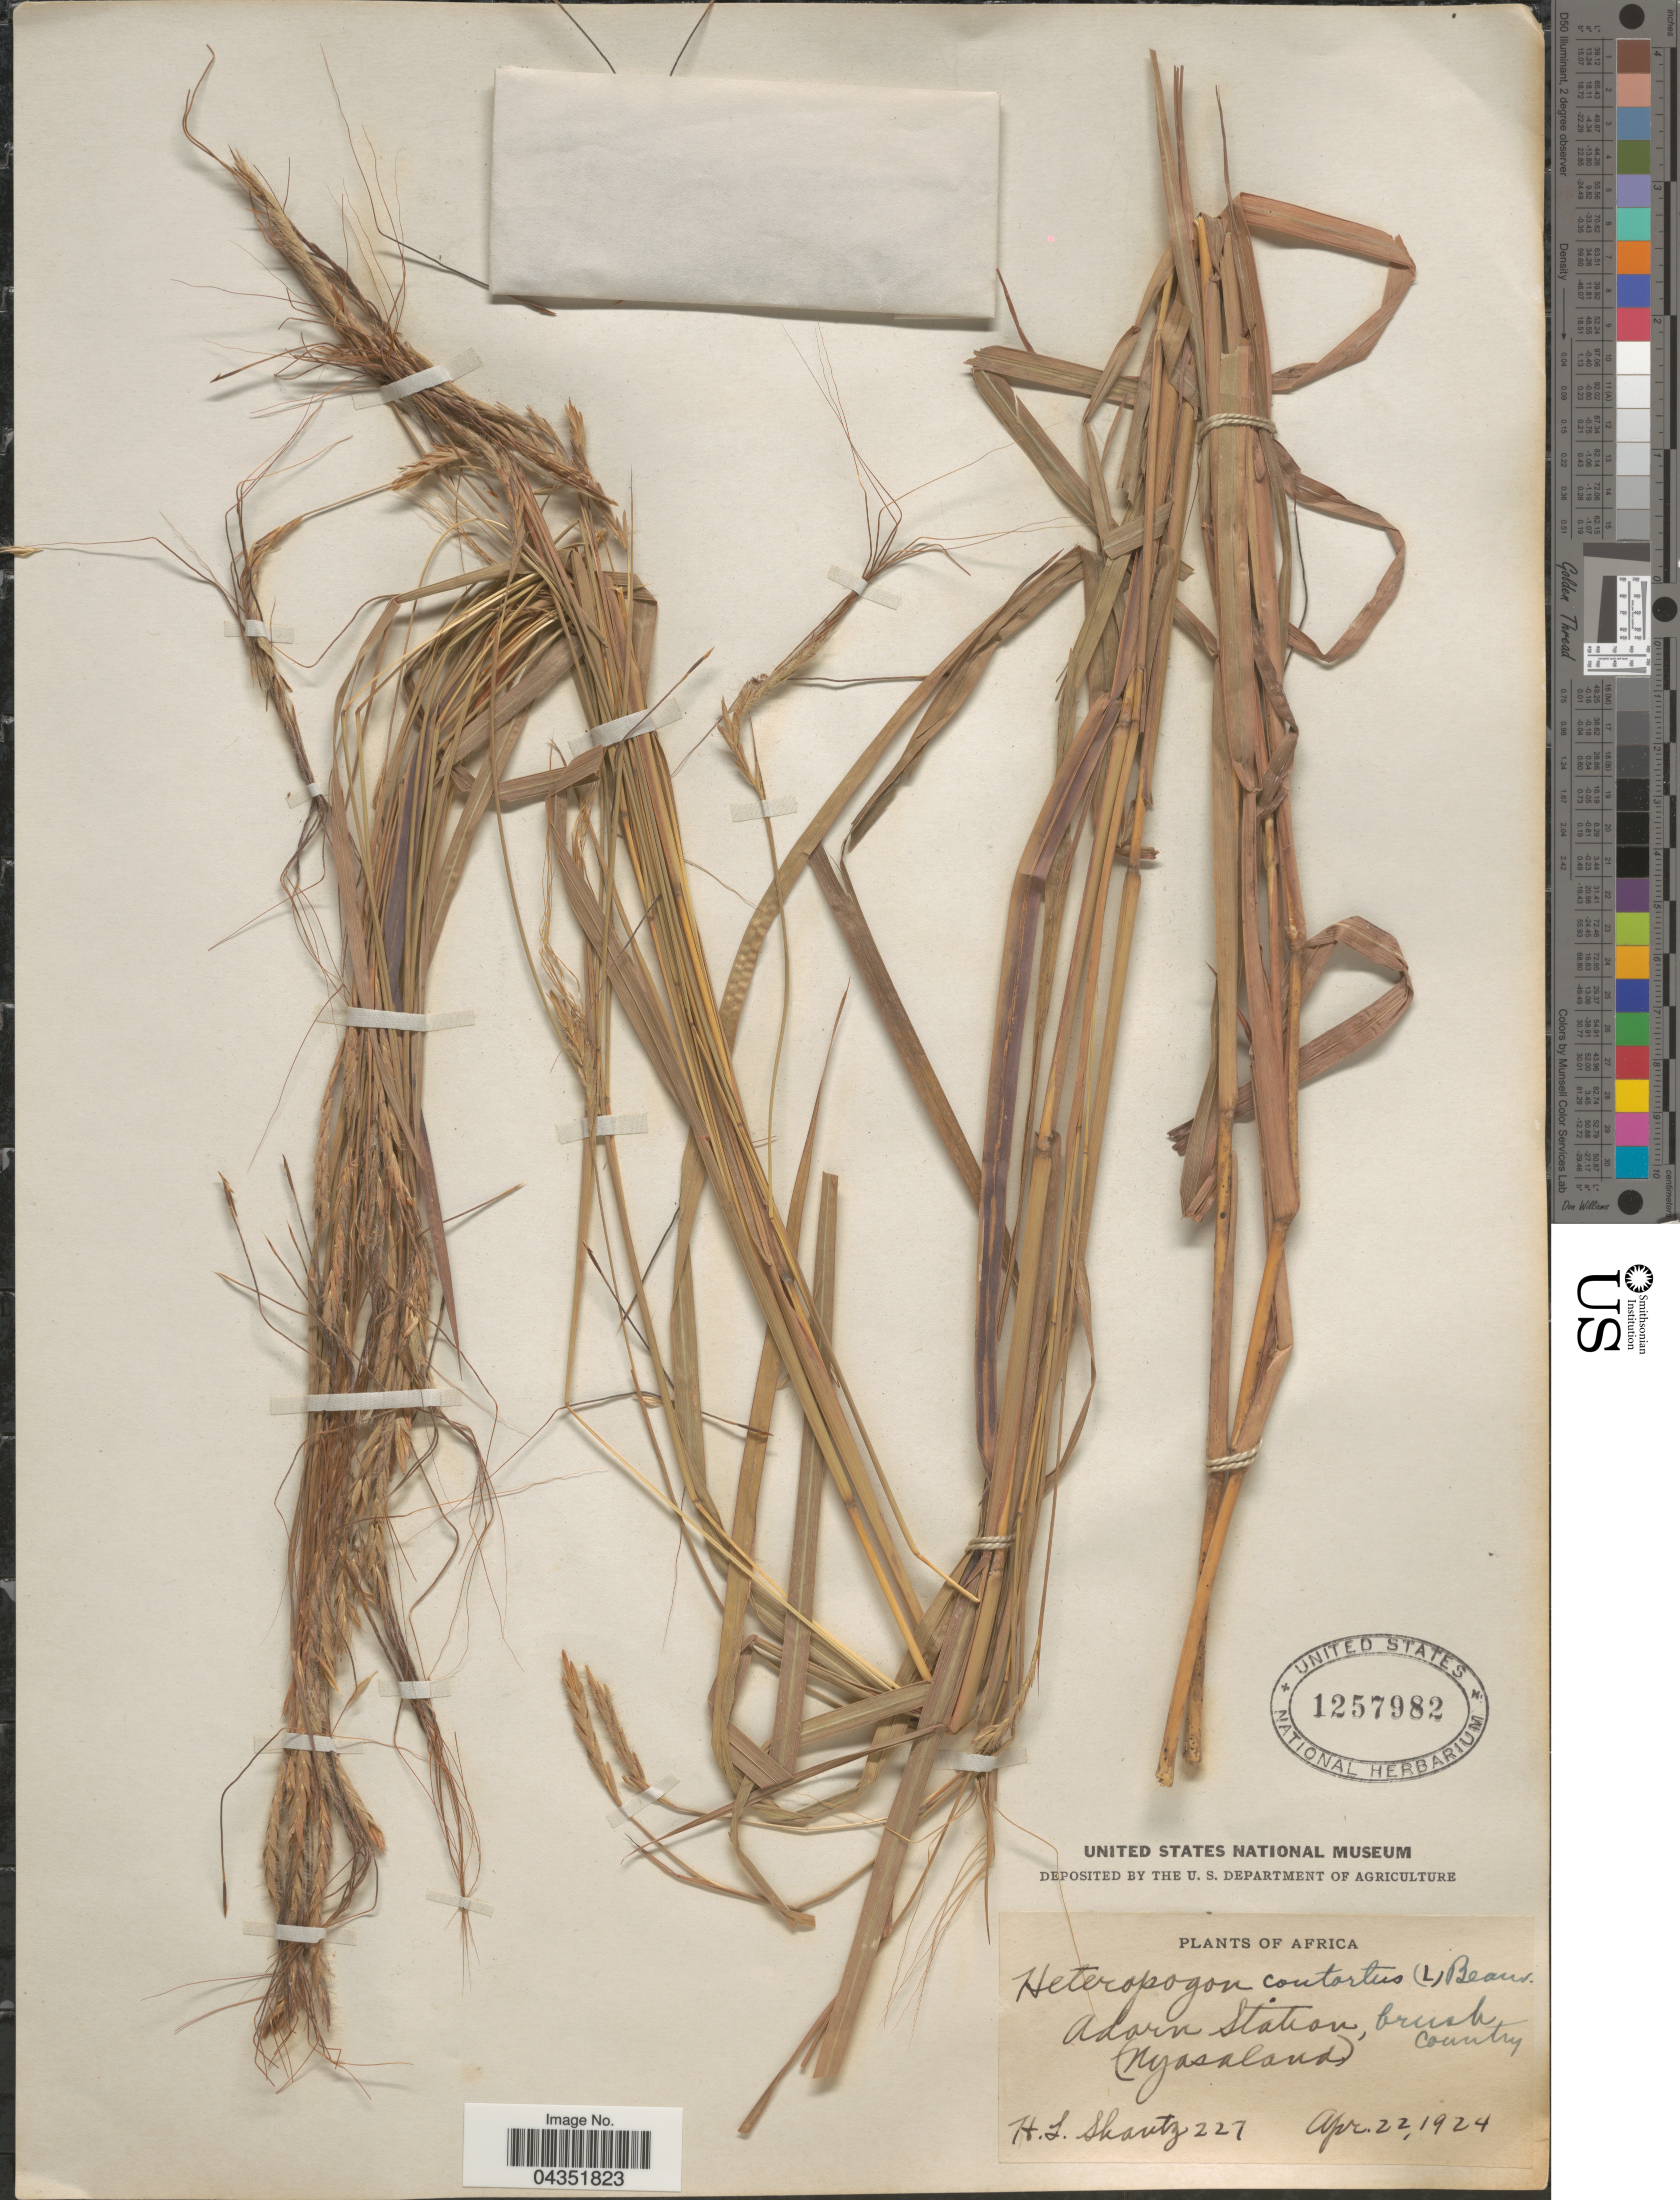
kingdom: Plantae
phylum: Tracheophyta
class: Liliopsida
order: Poales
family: Poaceae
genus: Heteropogon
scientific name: Heteropogon contortus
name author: (L.) P. Beauv. ex Roem. & Schult.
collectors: H. Shantz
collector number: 227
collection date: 1924-04-22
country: Malawi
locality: Adorn Station (Nyasaland).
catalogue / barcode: US 1257982